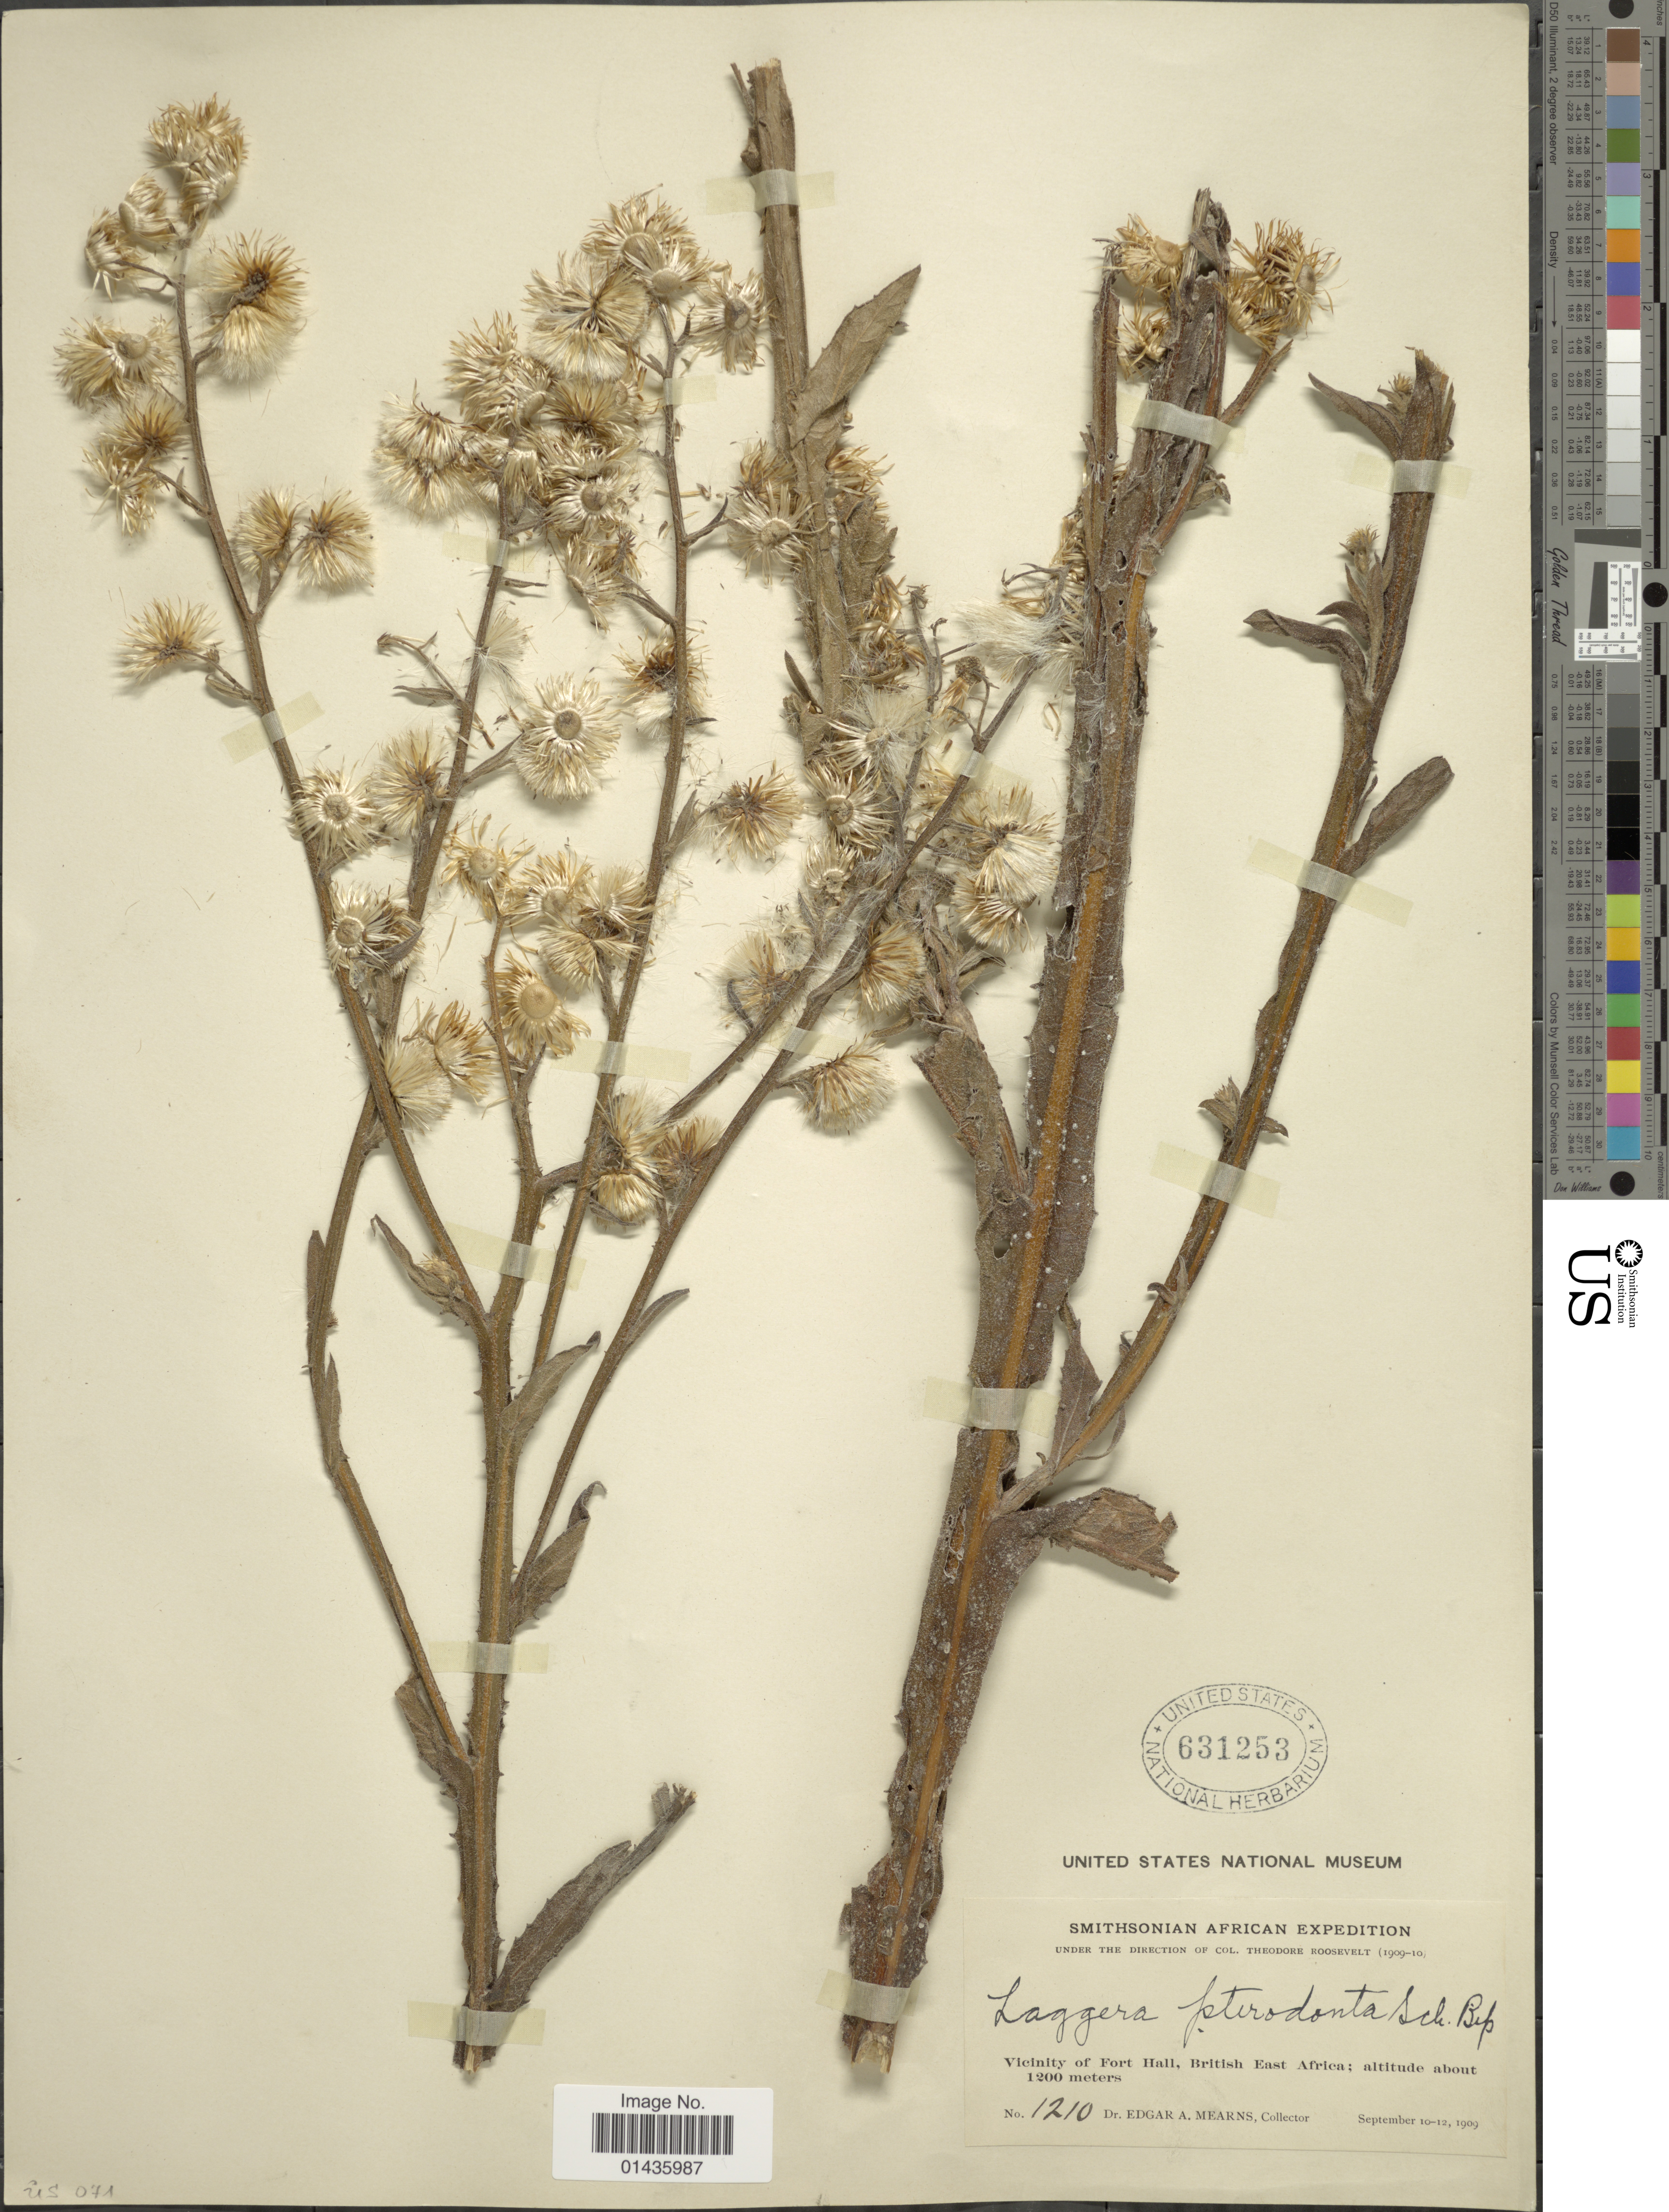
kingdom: Plantae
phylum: Tracheophyta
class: Magnoliopsida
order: Asterales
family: Asteraceae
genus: Laggera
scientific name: Laggera perrottetiana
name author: DC.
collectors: E. A. Mearns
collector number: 1210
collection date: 1909-09-10/1909-09-12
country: Kenya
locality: Vicinity of Fort Hall, British East Africa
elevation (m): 1200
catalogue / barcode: US 631253